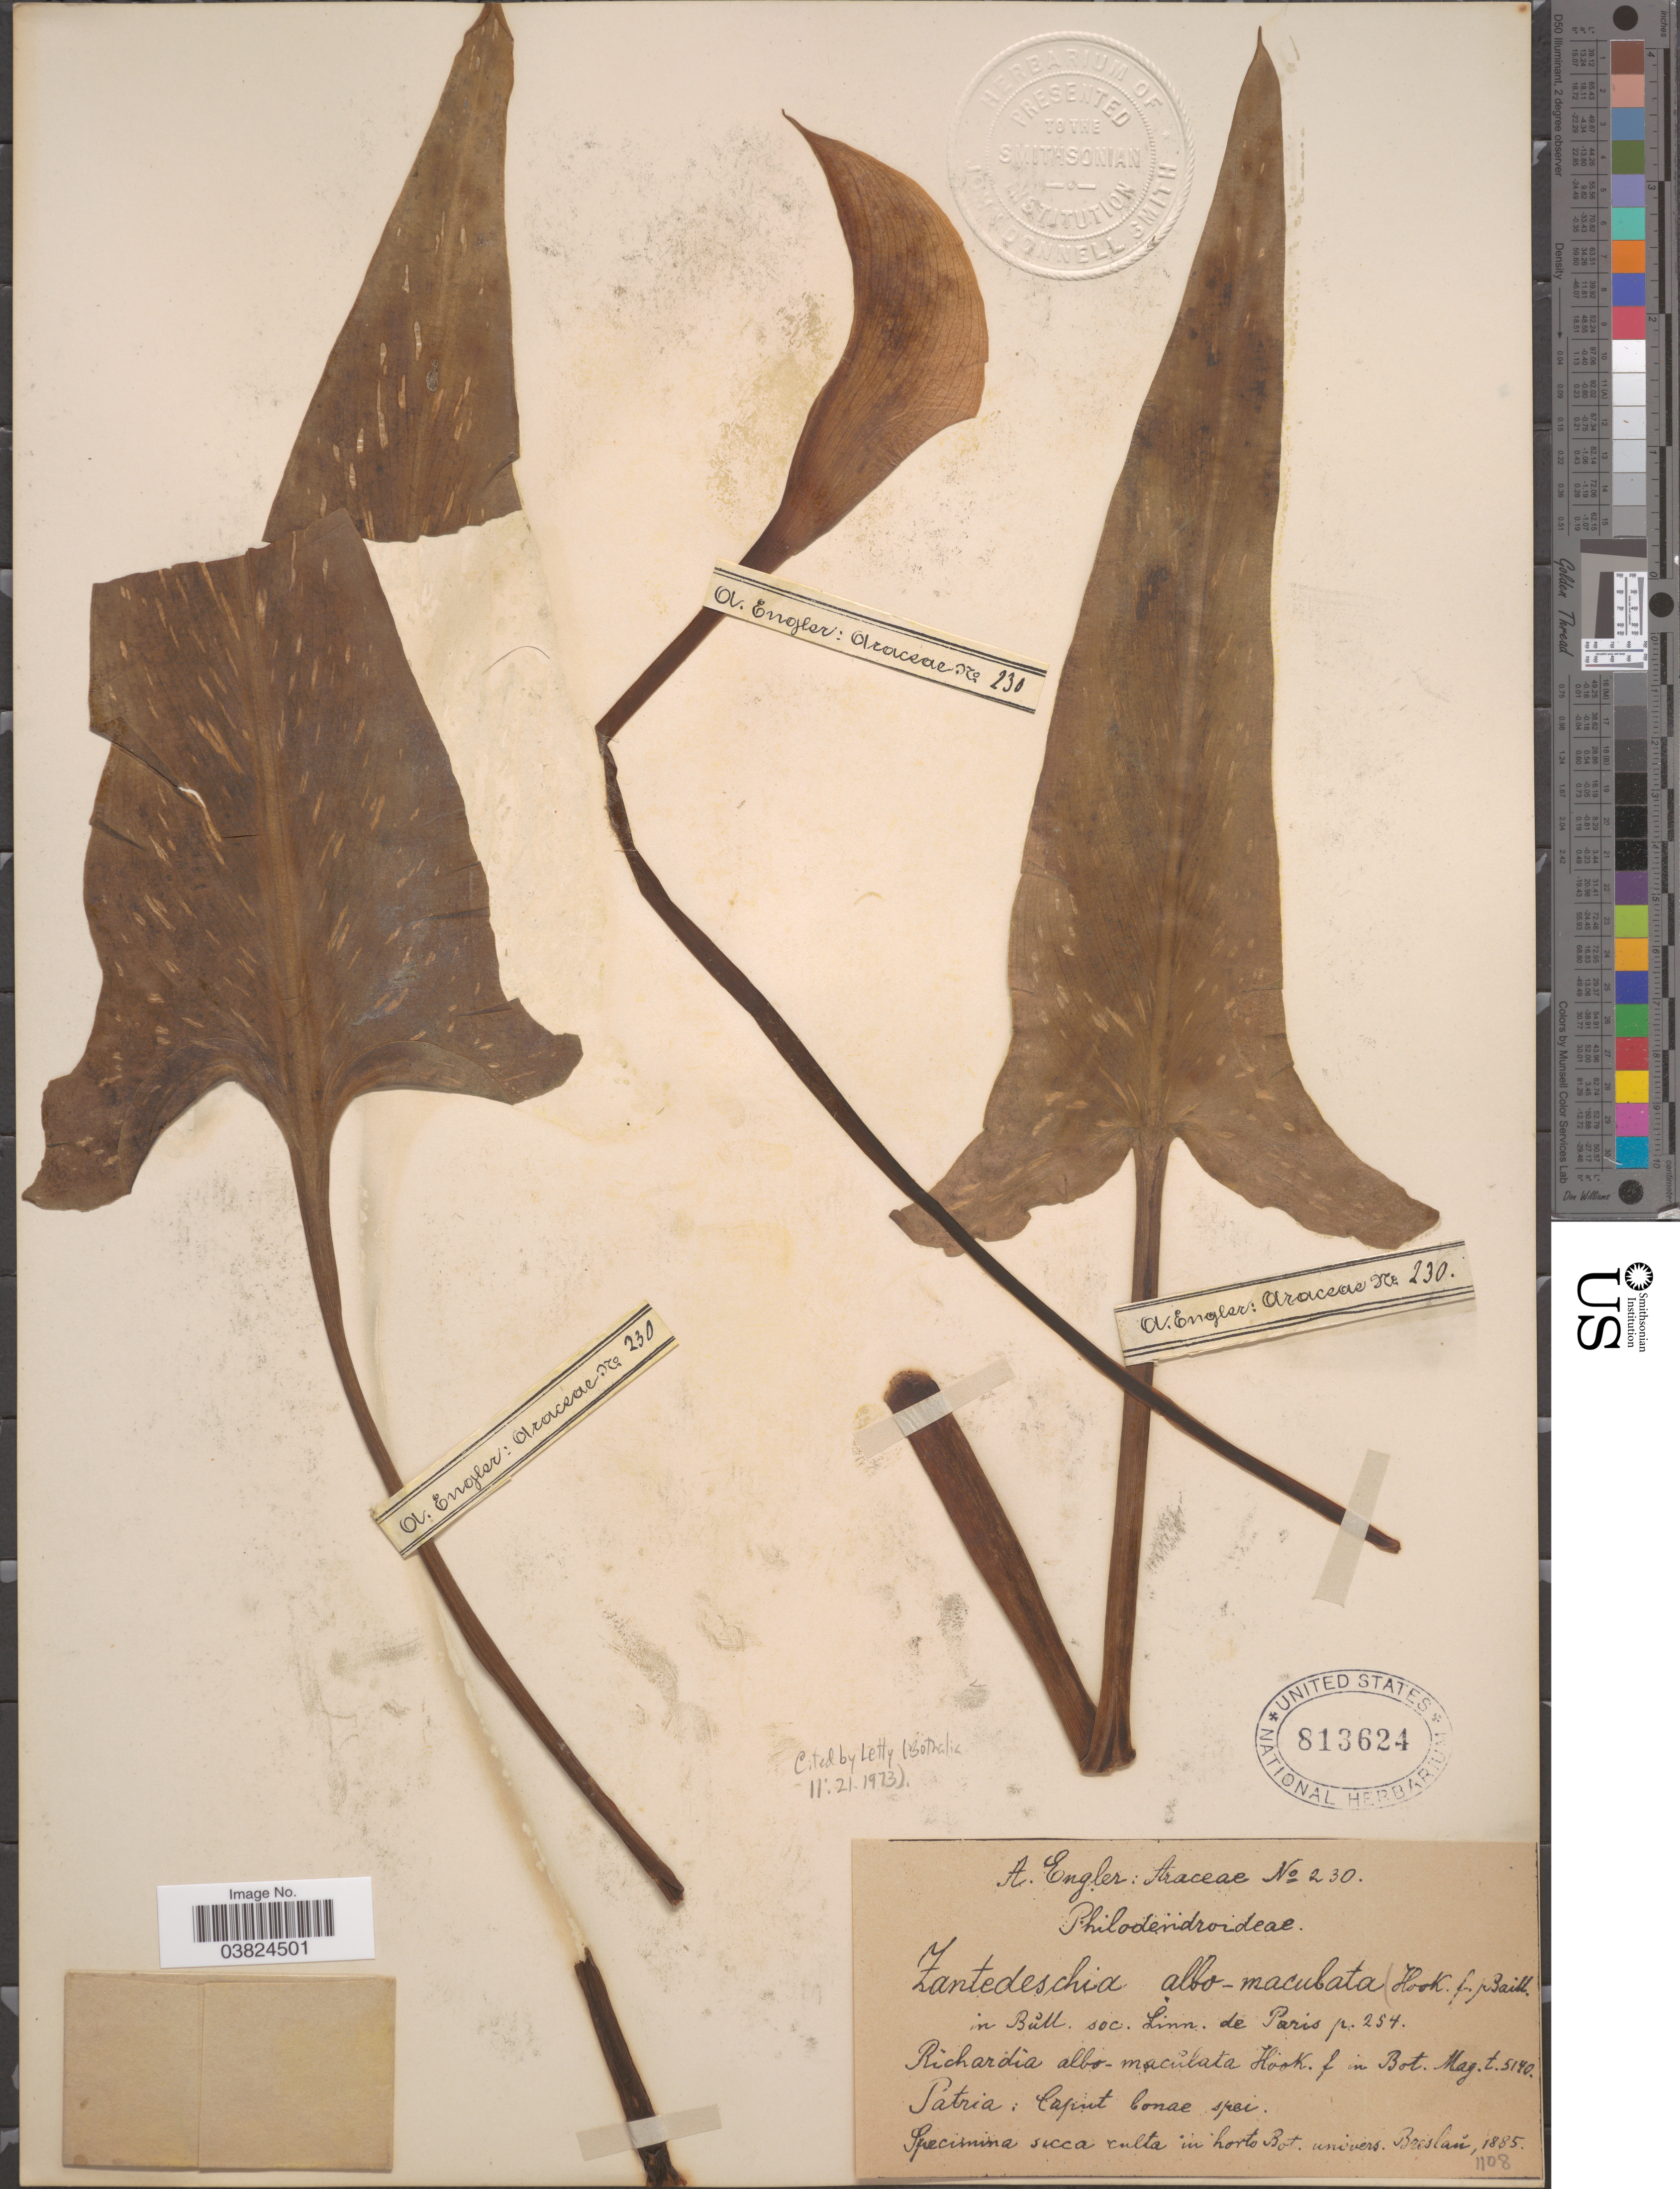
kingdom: Plantae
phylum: Tracheophyta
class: Liliopsida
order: Alismatales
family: Araceae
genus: Zantedeschia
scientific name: Zantedeschia albomaculata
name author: (Hook.) Baill.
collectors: A. Engler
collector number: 230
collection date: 1885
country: South Africa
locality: Caput bonae spei.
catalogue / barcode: US 813624